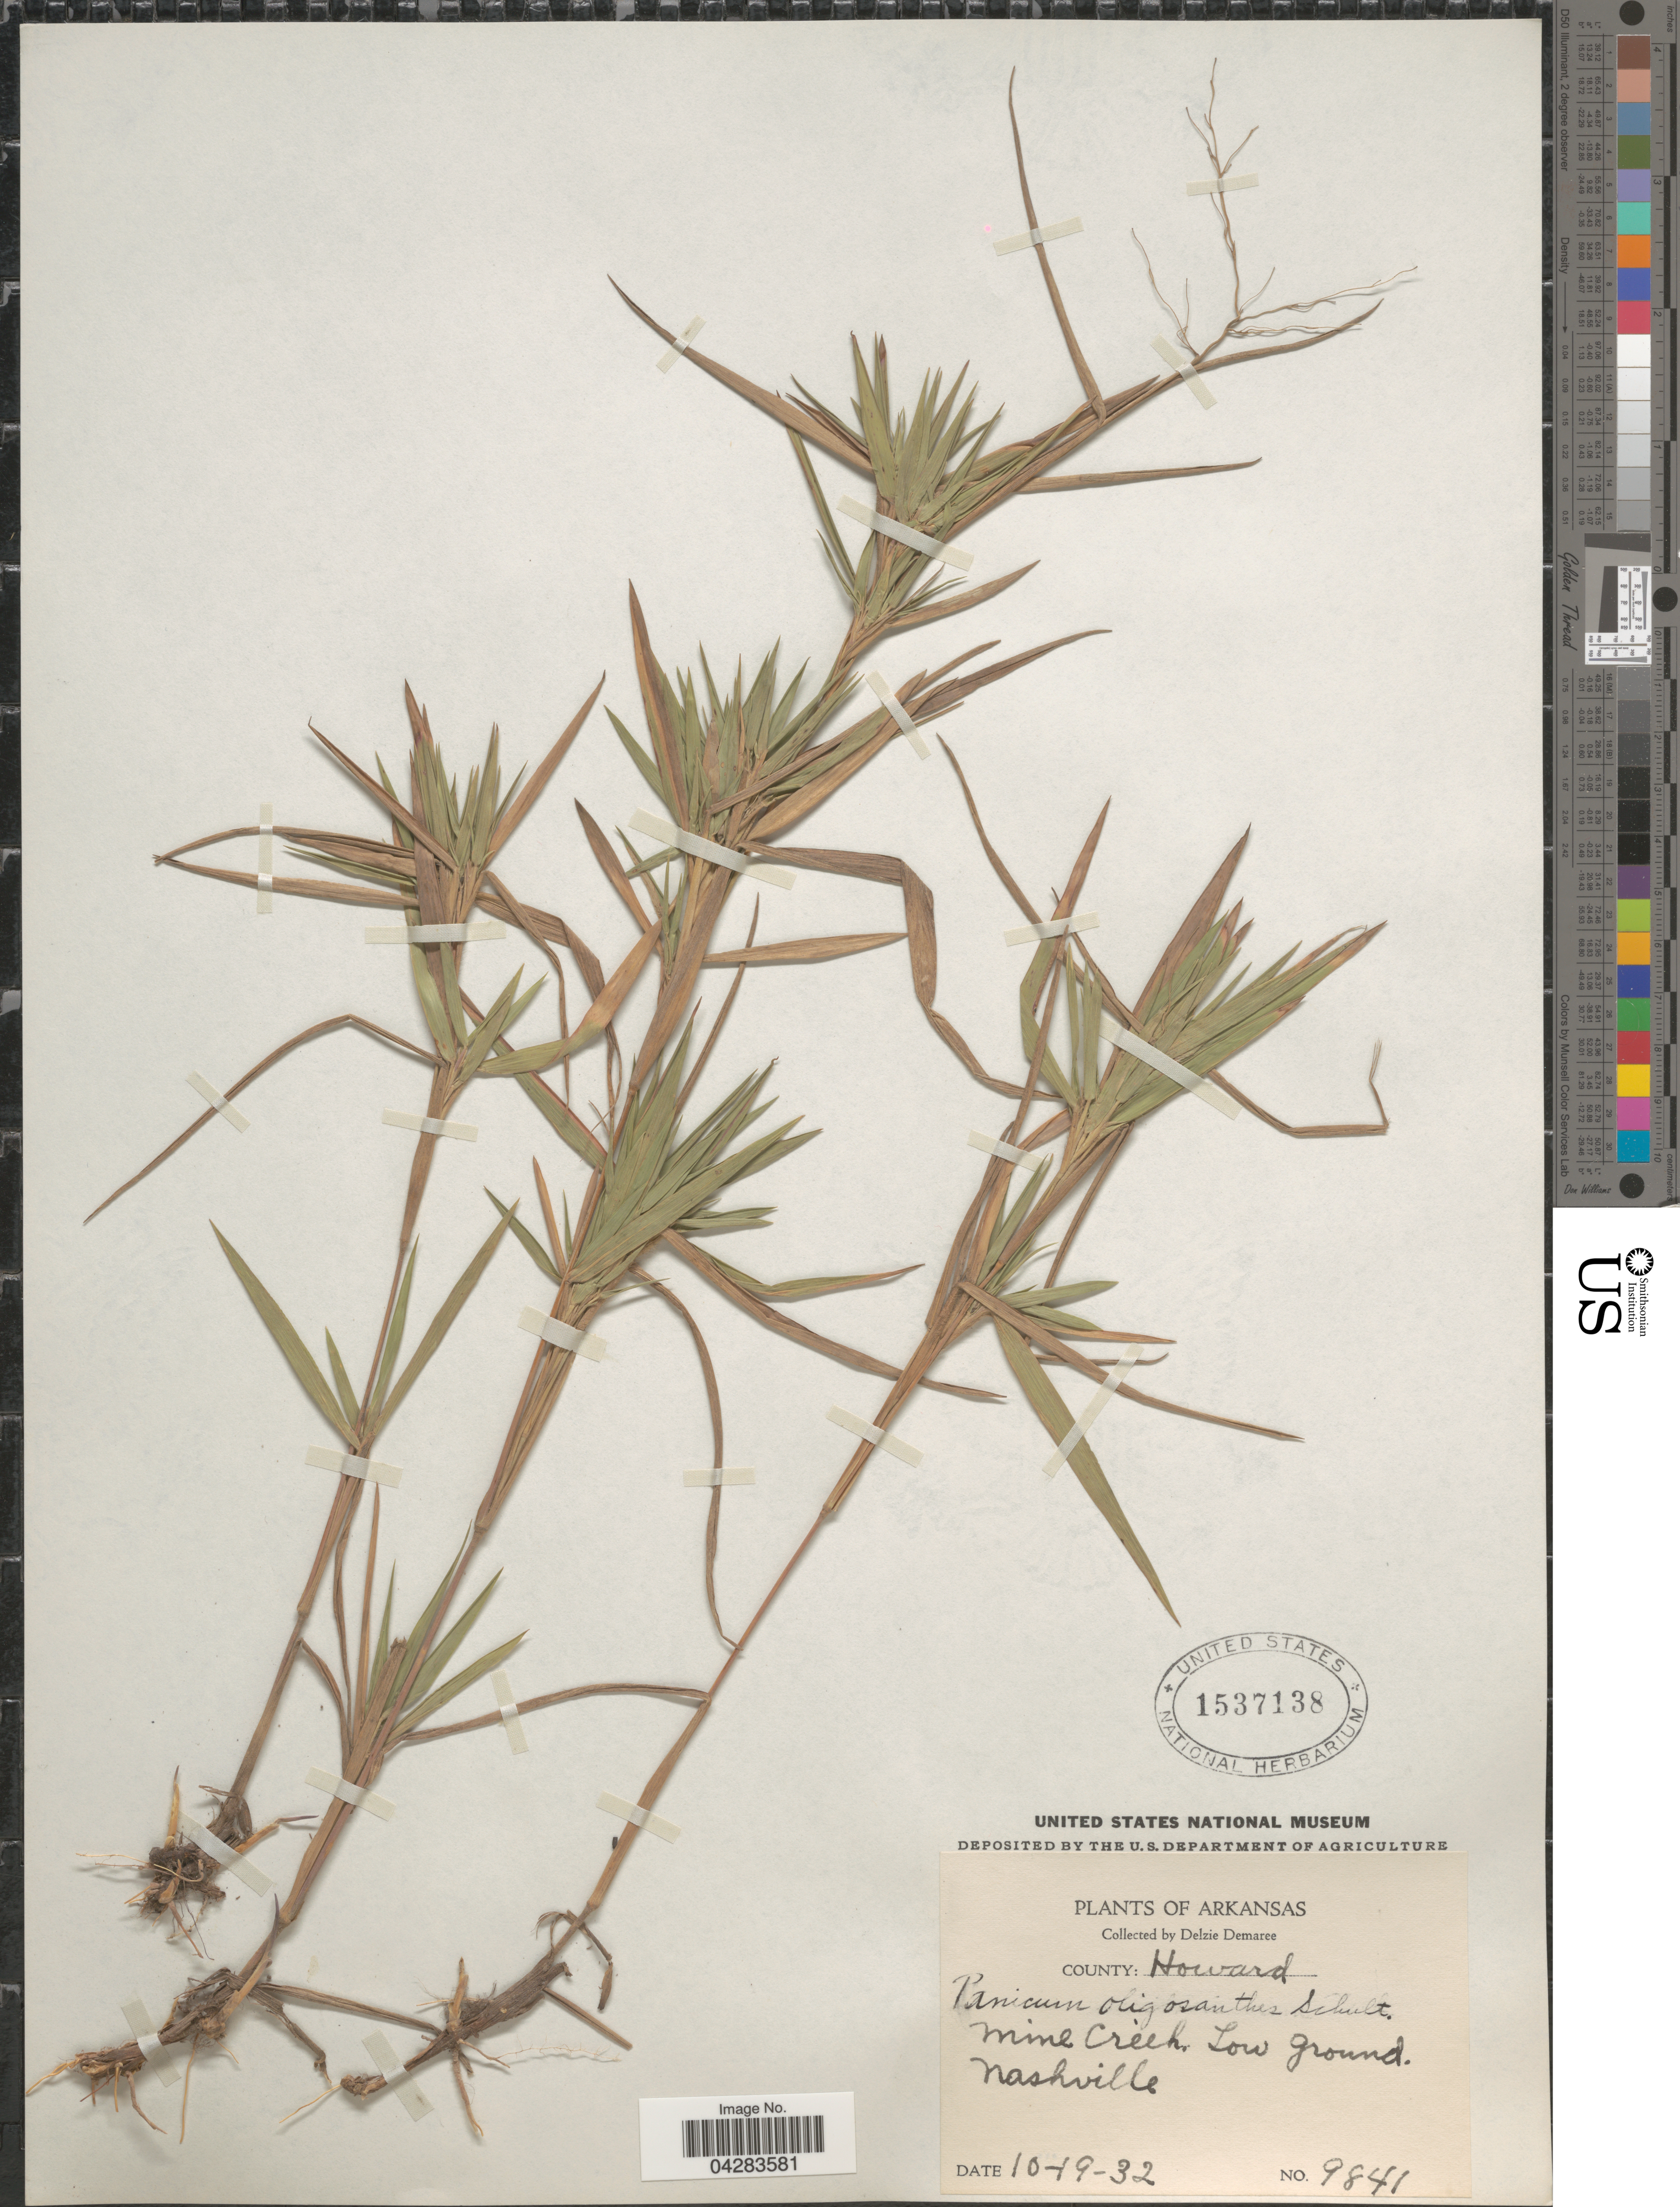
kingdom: Plantae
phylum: Tracheophyta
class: Liliopsida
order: Poales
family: Poaceae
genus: Dichanthelium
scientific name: Dichanthelium oligosanthes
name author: (Schult.) Gould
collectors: D. Demaree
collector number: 9841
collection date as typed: Transcribed d/m/y: 19/10/32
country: United States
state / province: Arkansas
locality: County: Howard. Mine Creek. Nashville.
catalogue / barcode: US 1537138